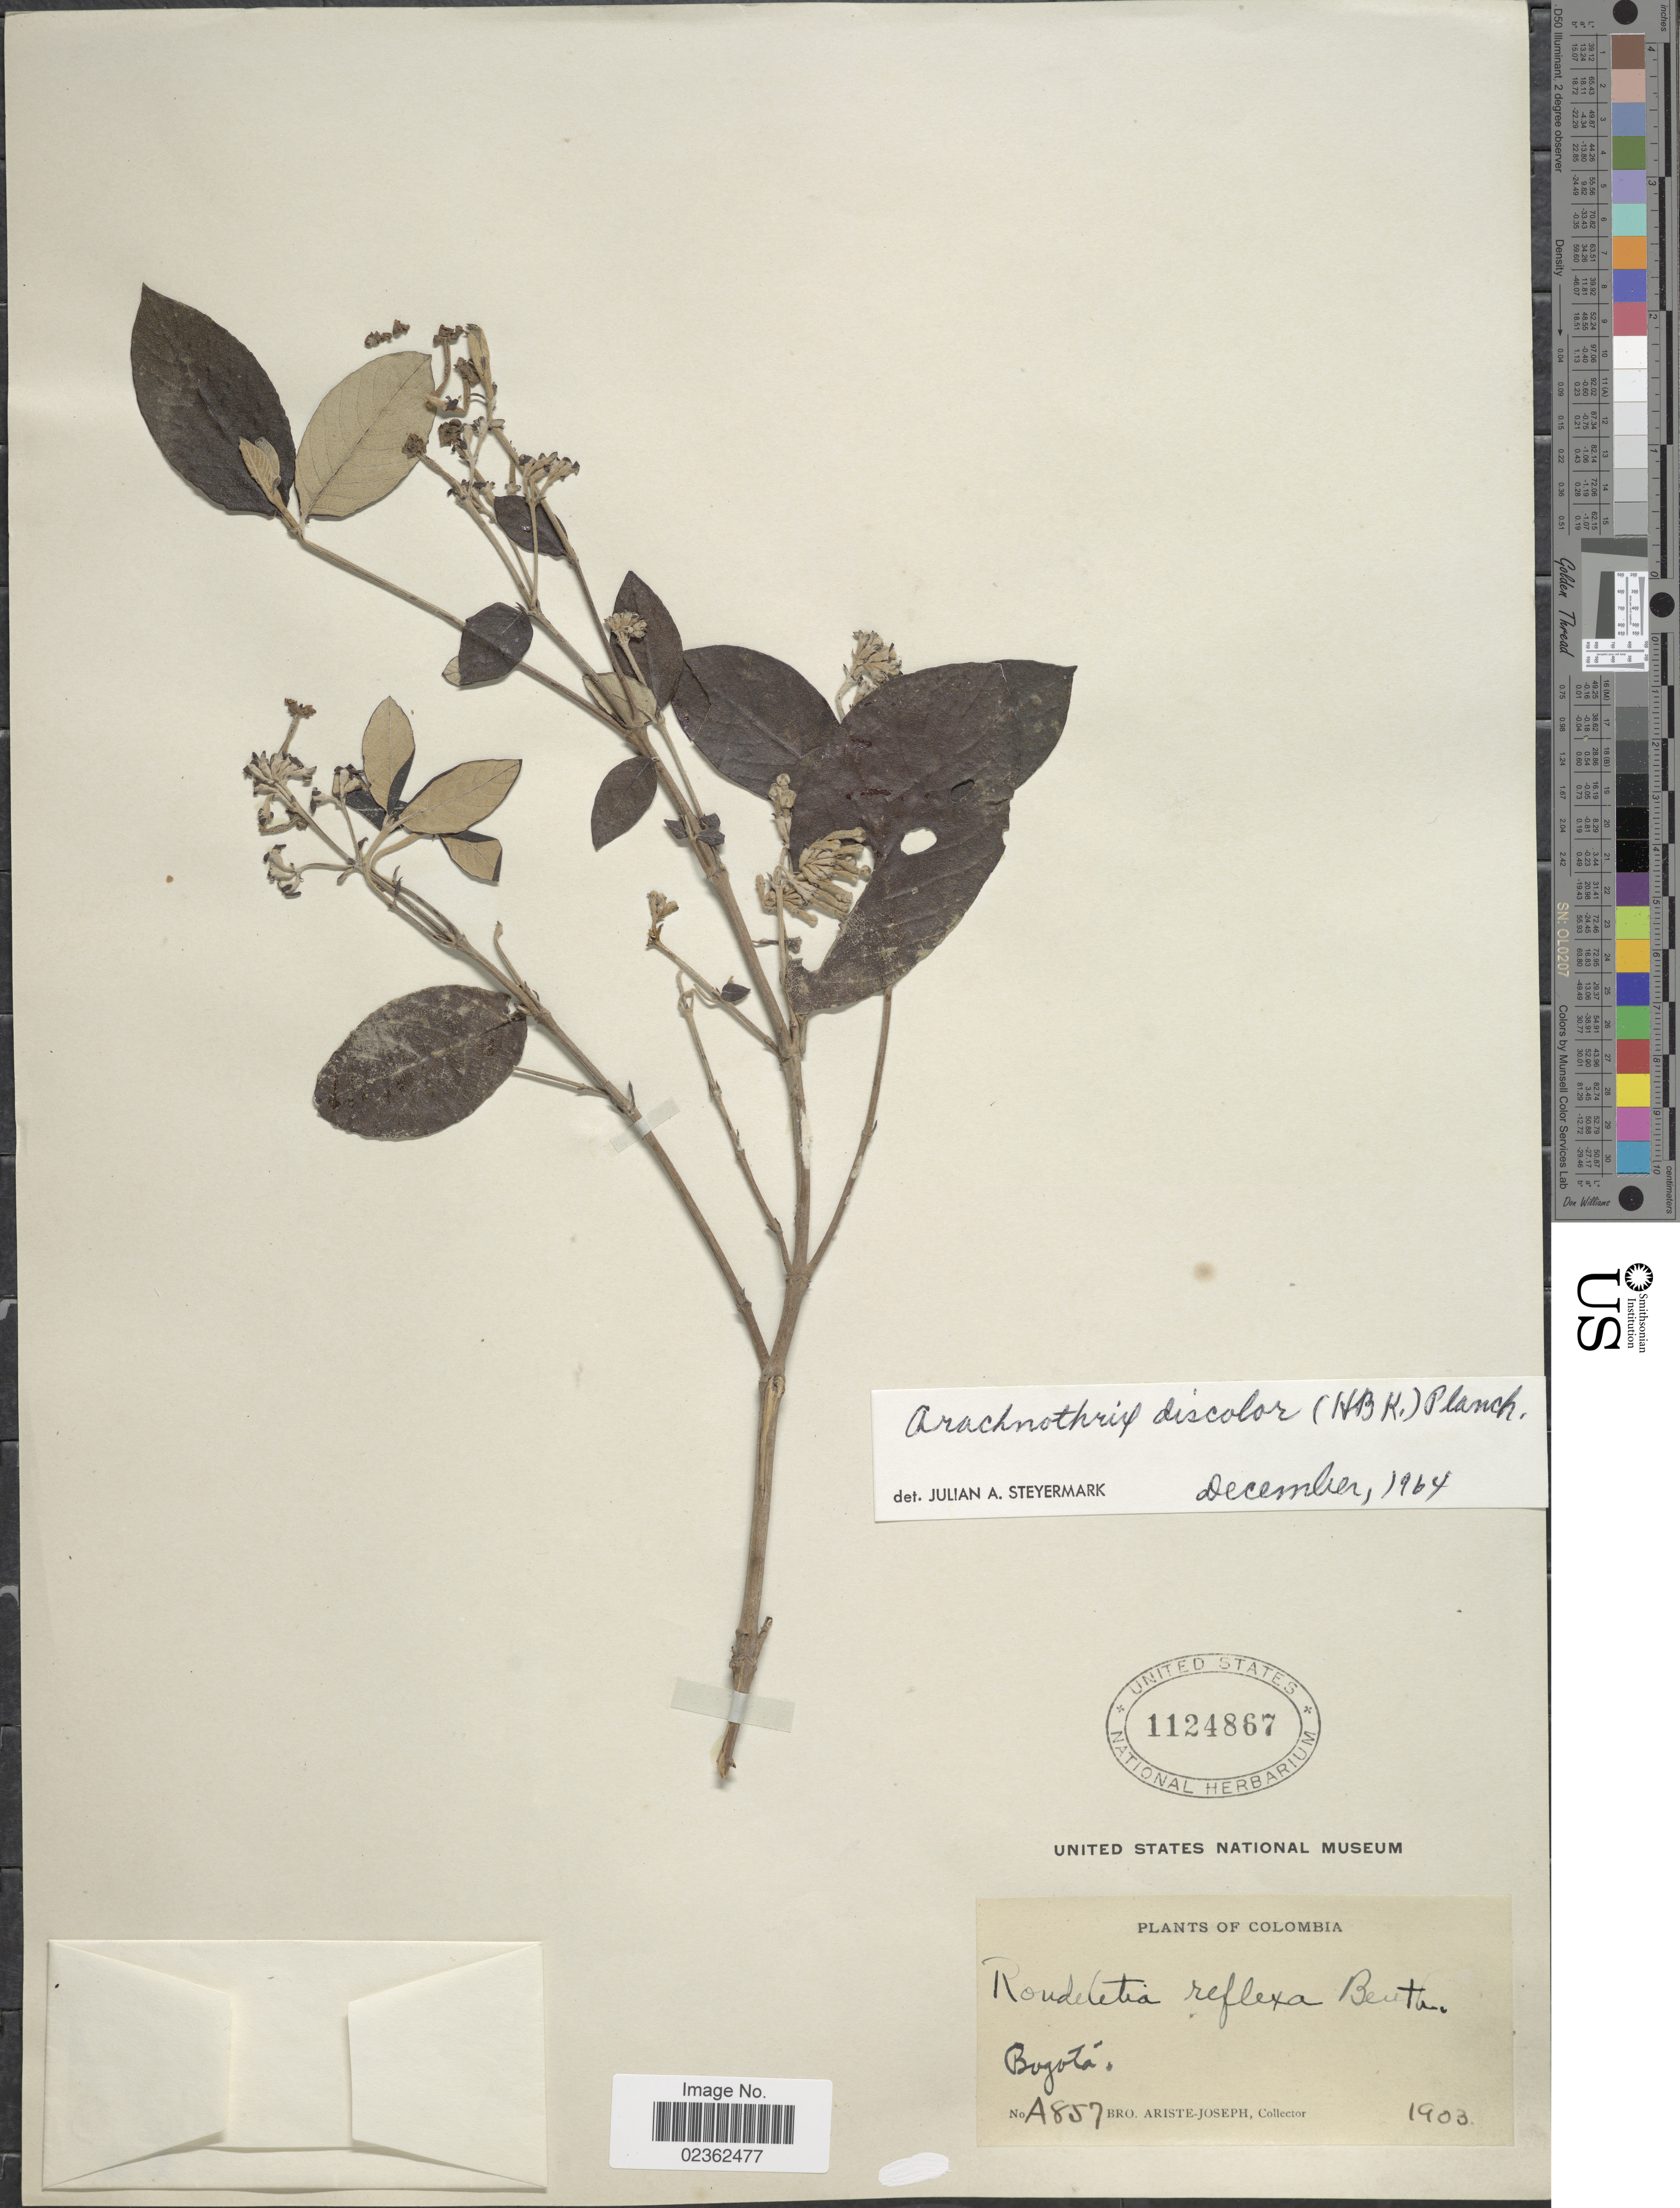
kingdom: Plantae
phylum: Tracheophyta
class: Magnoliopsida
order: Gentianales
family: Rubiaceae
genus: Arachnothryx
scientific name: Arachnothryx discolor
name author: (Kunth) Planch.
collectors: Bro. Ariste-Joseph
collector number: A857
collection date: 1903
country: Colombia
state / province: Bogota D.C.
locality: Bogotá.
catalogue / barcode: US 1124867